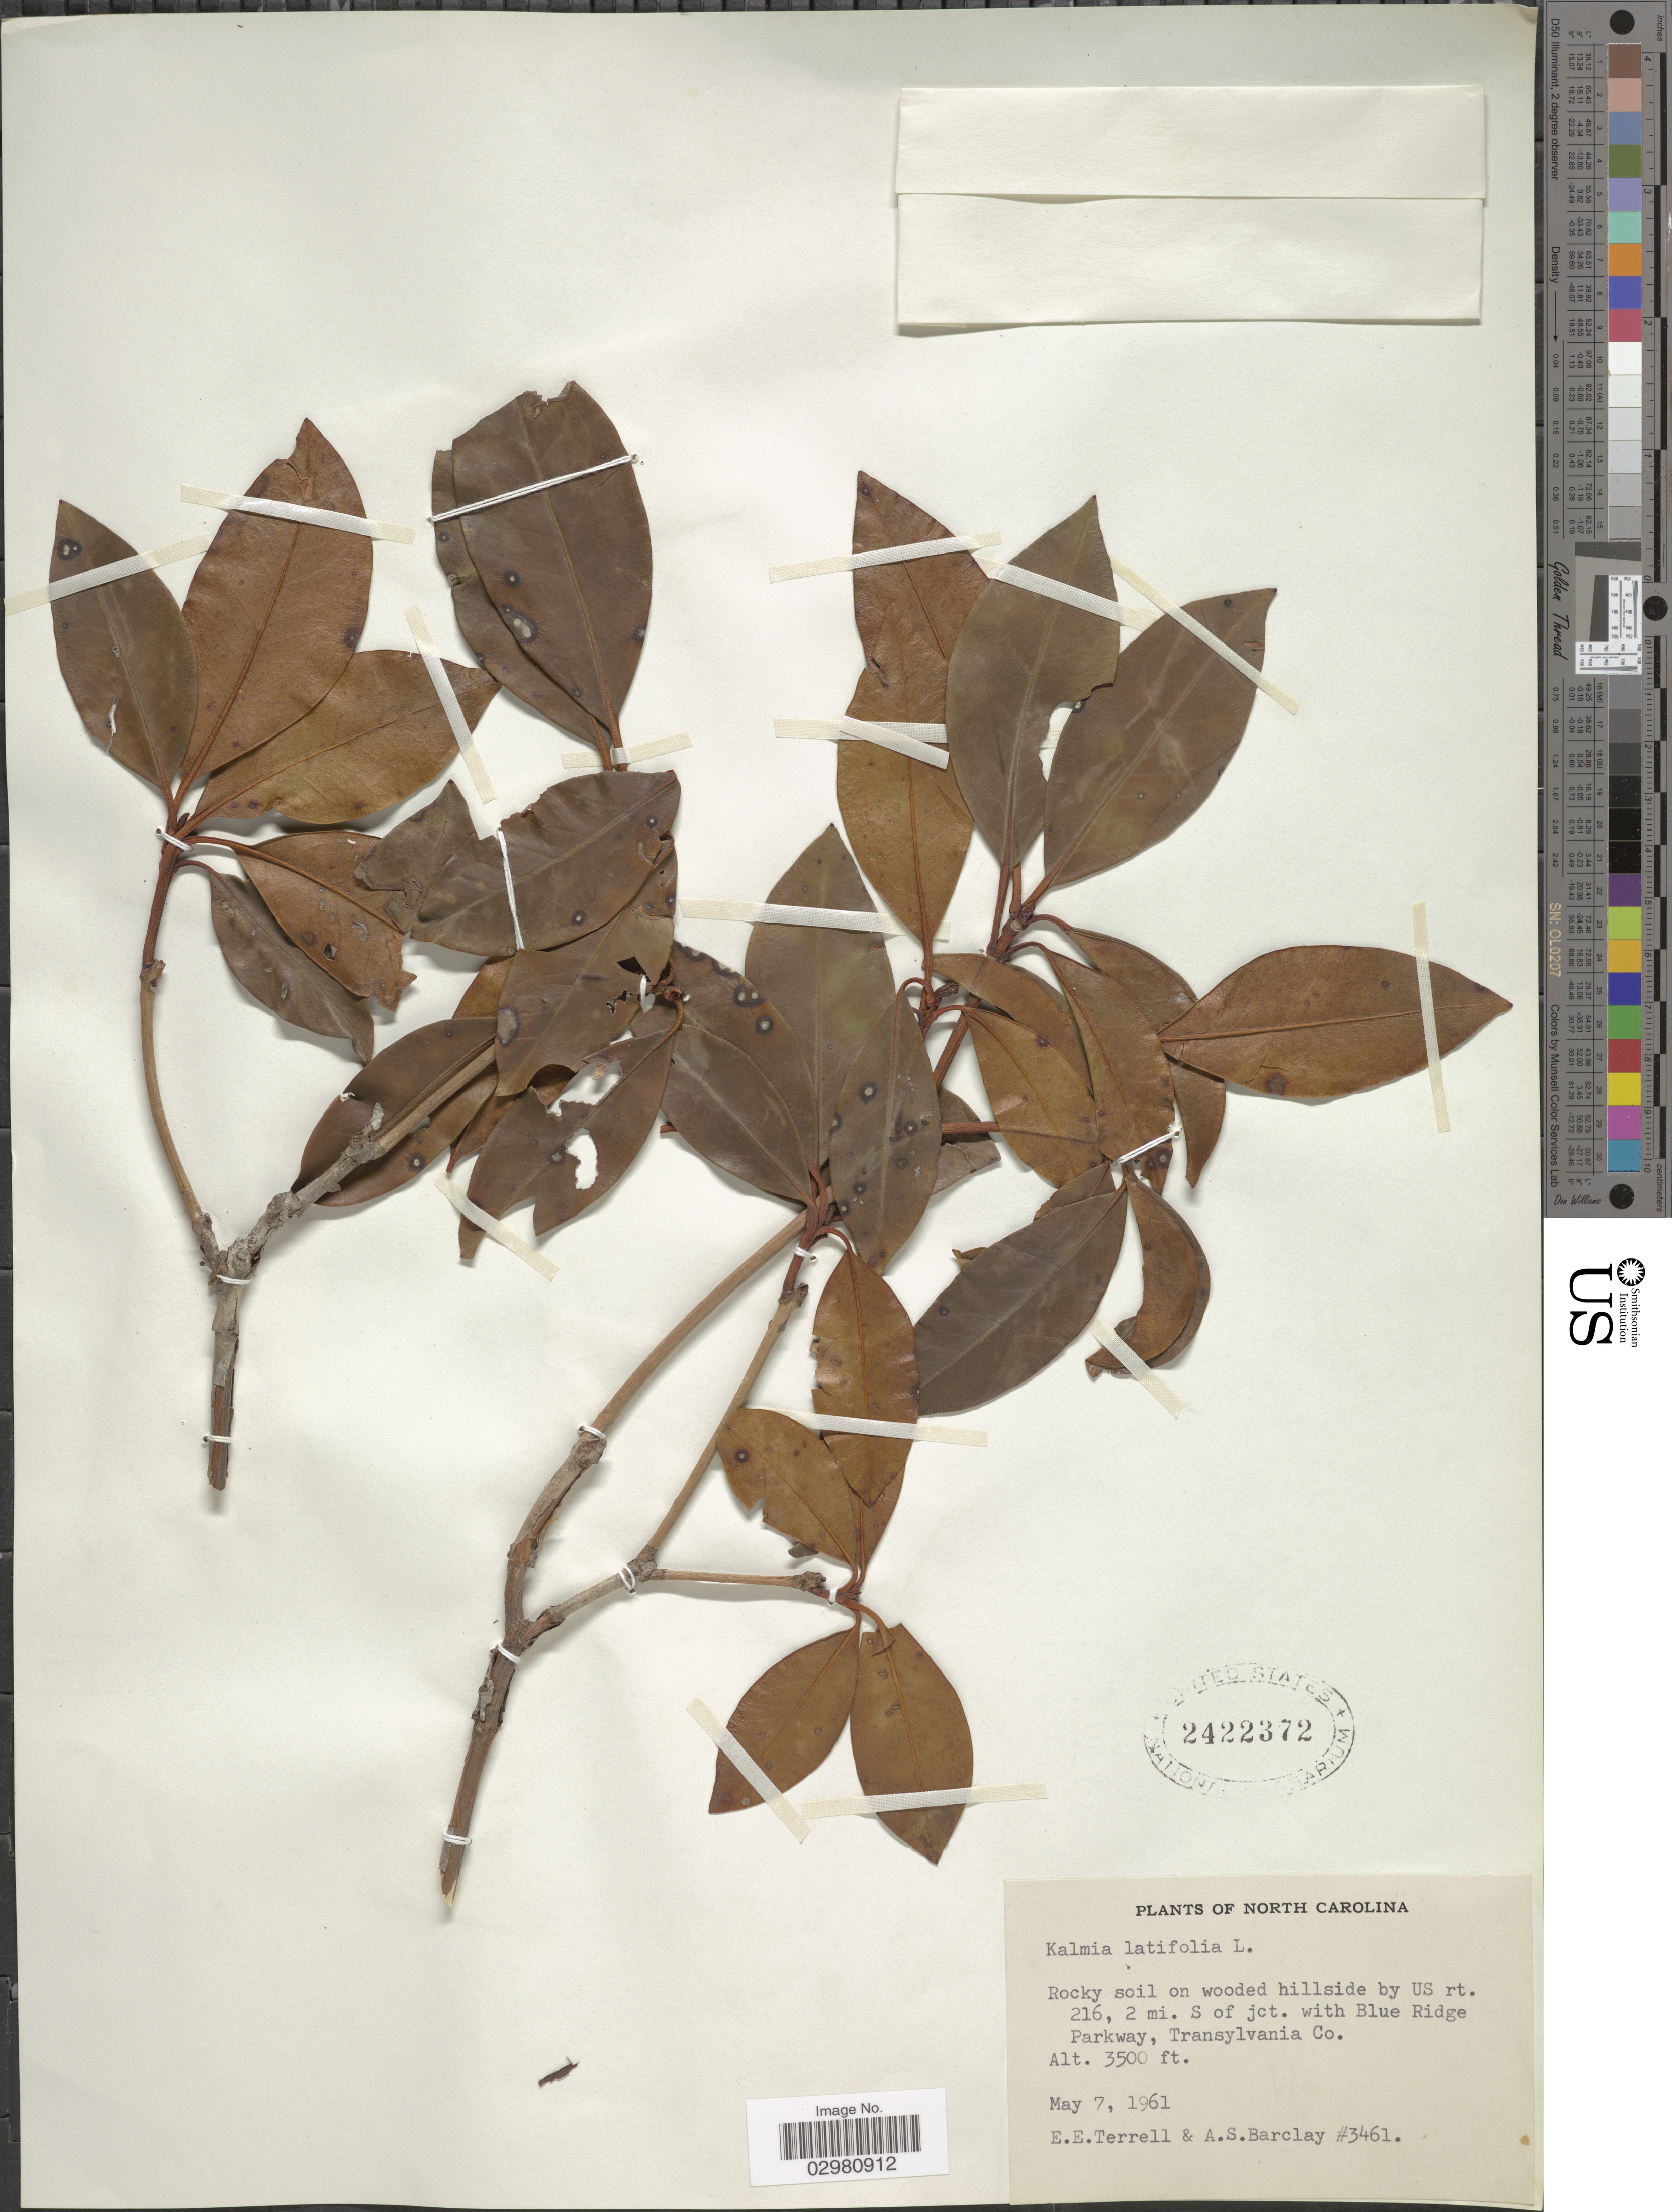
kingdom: Plantae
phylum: Tracheophyta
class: Magnoliopsida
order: Ericales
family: Ericaceae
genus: Kalmia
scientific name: Kalmia latifolia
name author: L.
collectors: E. E. Terrell & A. S. Barclay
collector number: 3461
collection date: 1961-05-07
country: United States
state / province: North Carolina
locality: US rt. 216, 2 mi. S of jct. with Blue Ridge Parkway, Transylvania Co.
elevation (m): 1067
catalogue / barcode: US 2422372